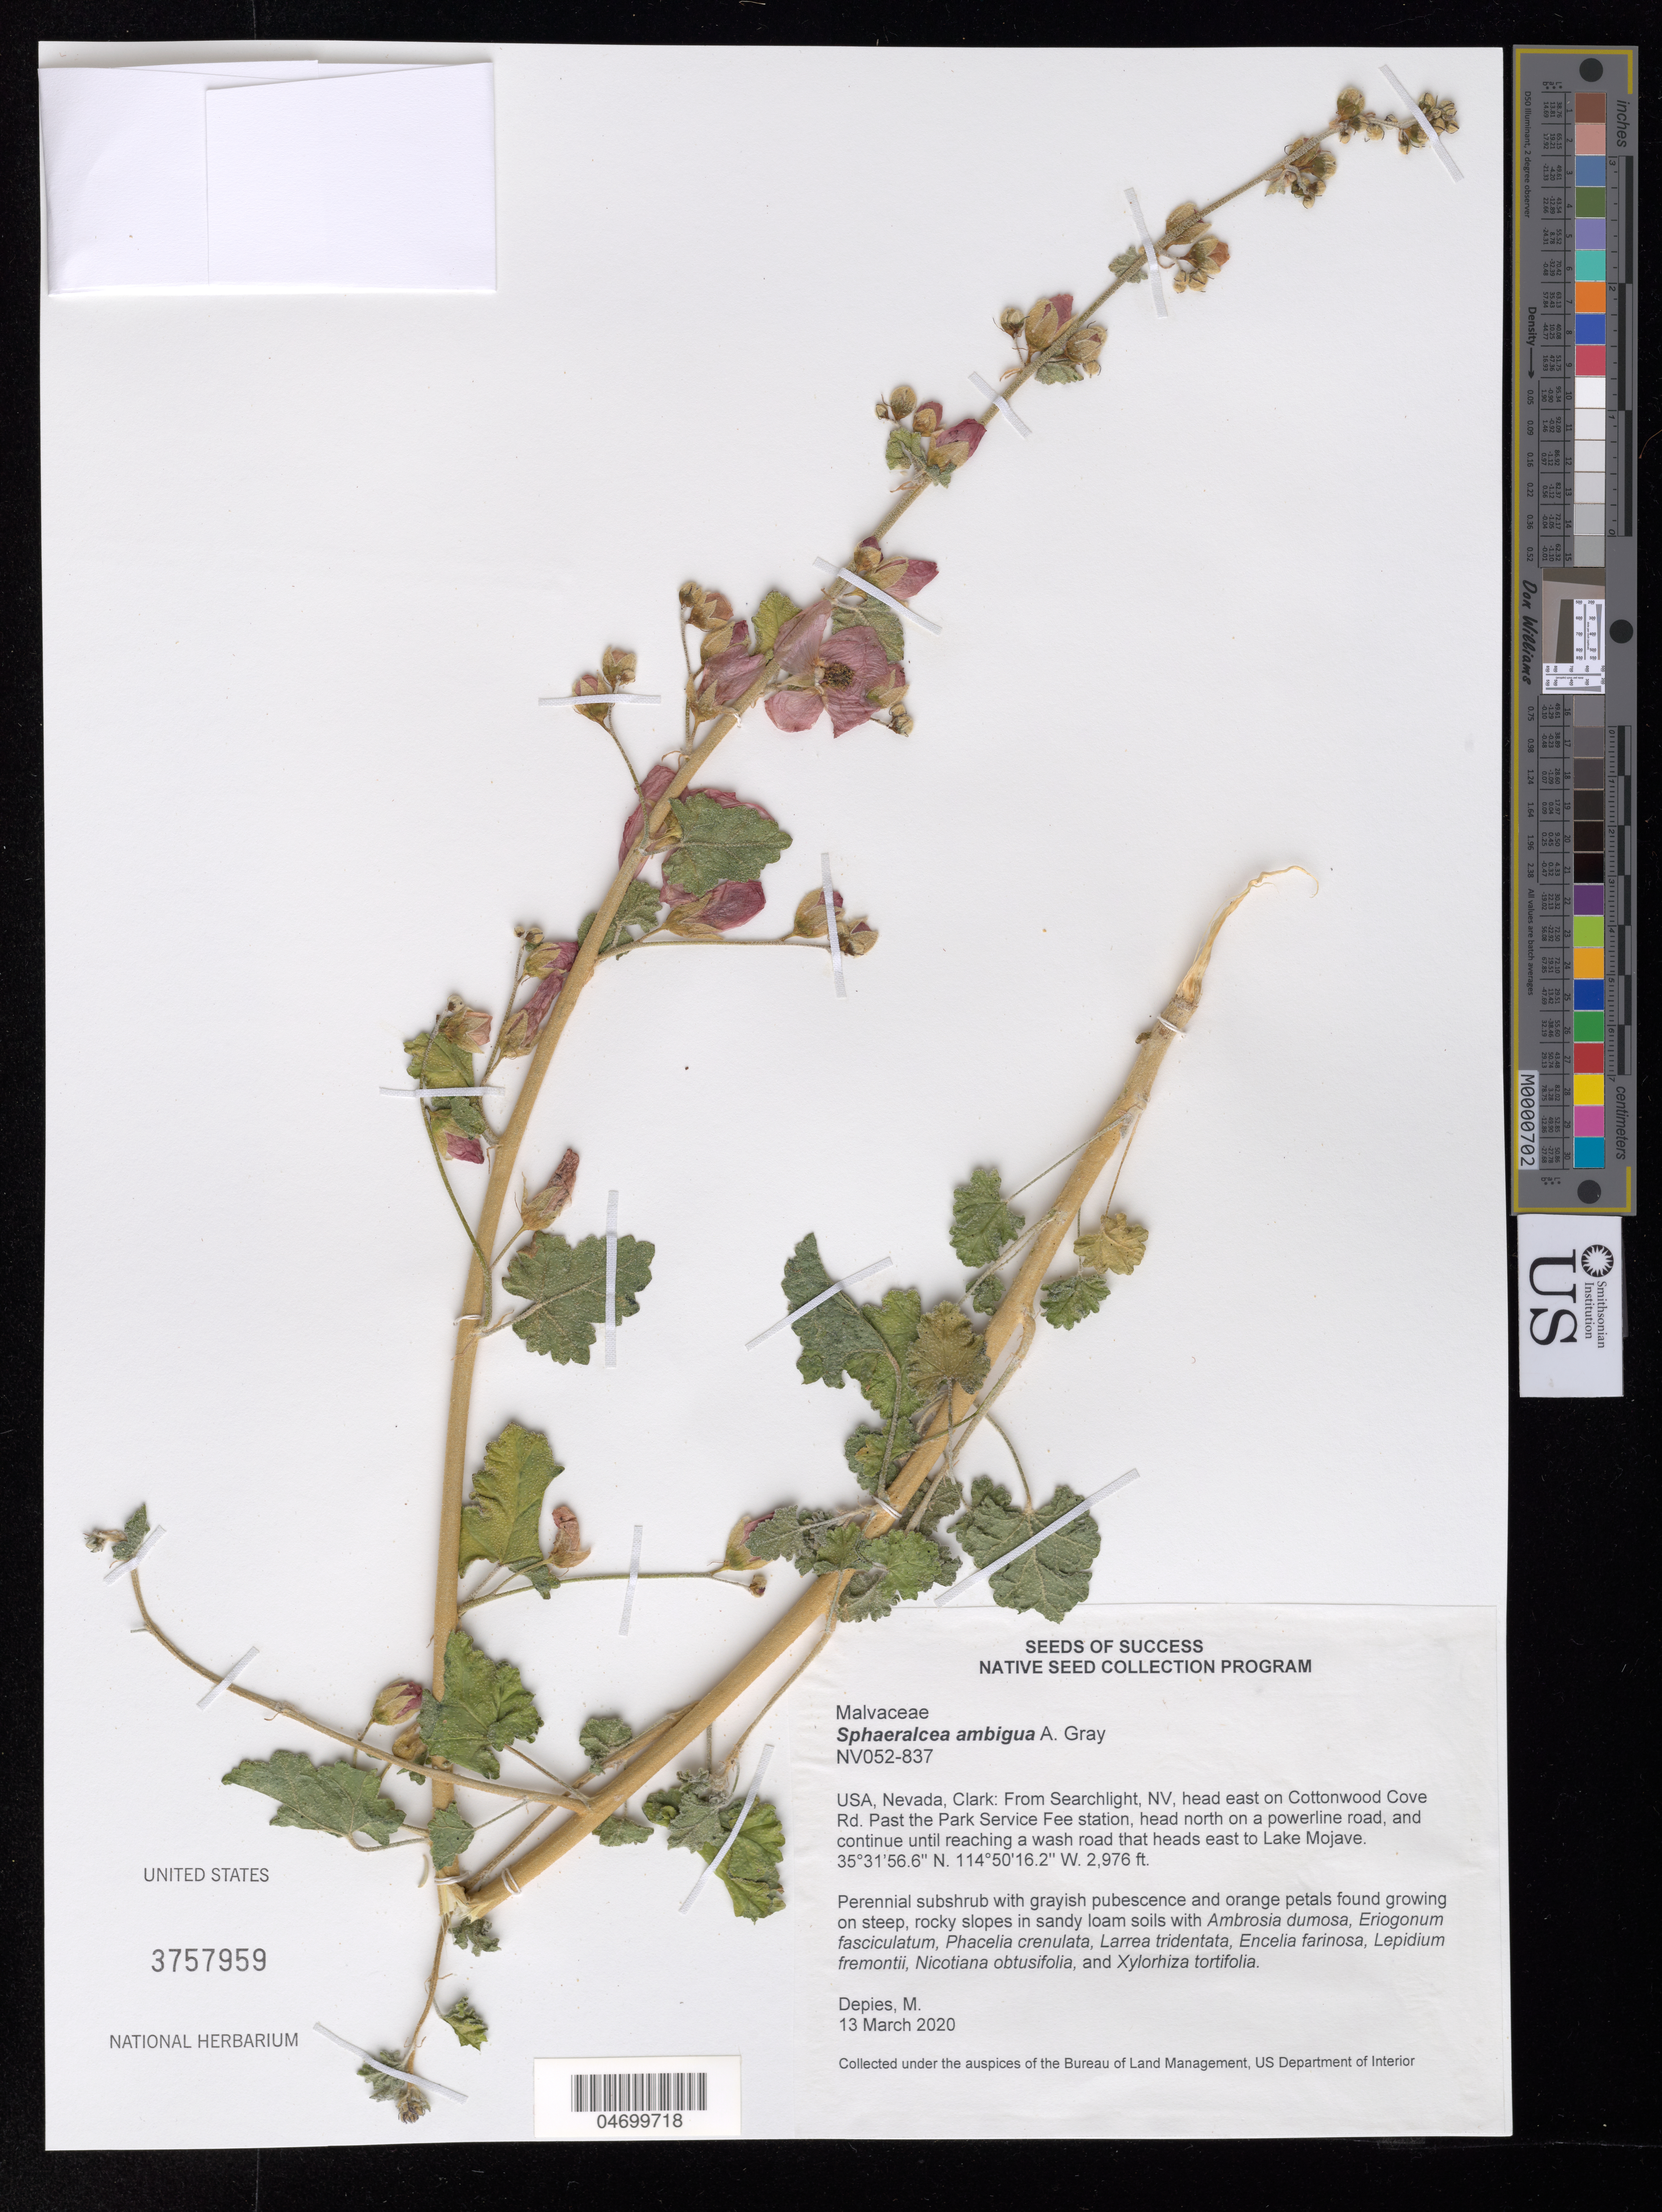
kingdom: Plantae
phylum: Tracheophyta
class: Magnoliopsida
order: Malvales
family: Malvaceae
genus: Sphaeralcea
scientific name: Sphaeralcea ambigua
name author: A. Gray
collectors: M. Depies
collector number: NV052-837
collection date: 2020-03-13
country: United States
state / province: Nevada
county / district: Clark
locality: A wash road that heatds to Lake Mojave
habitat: Steep, rocky slopes.Sandy loam soils. With Ambrosia dumosa, Larrea tridentata, Encelia farinosa, etc.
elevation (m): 907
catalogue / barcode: US 3757959